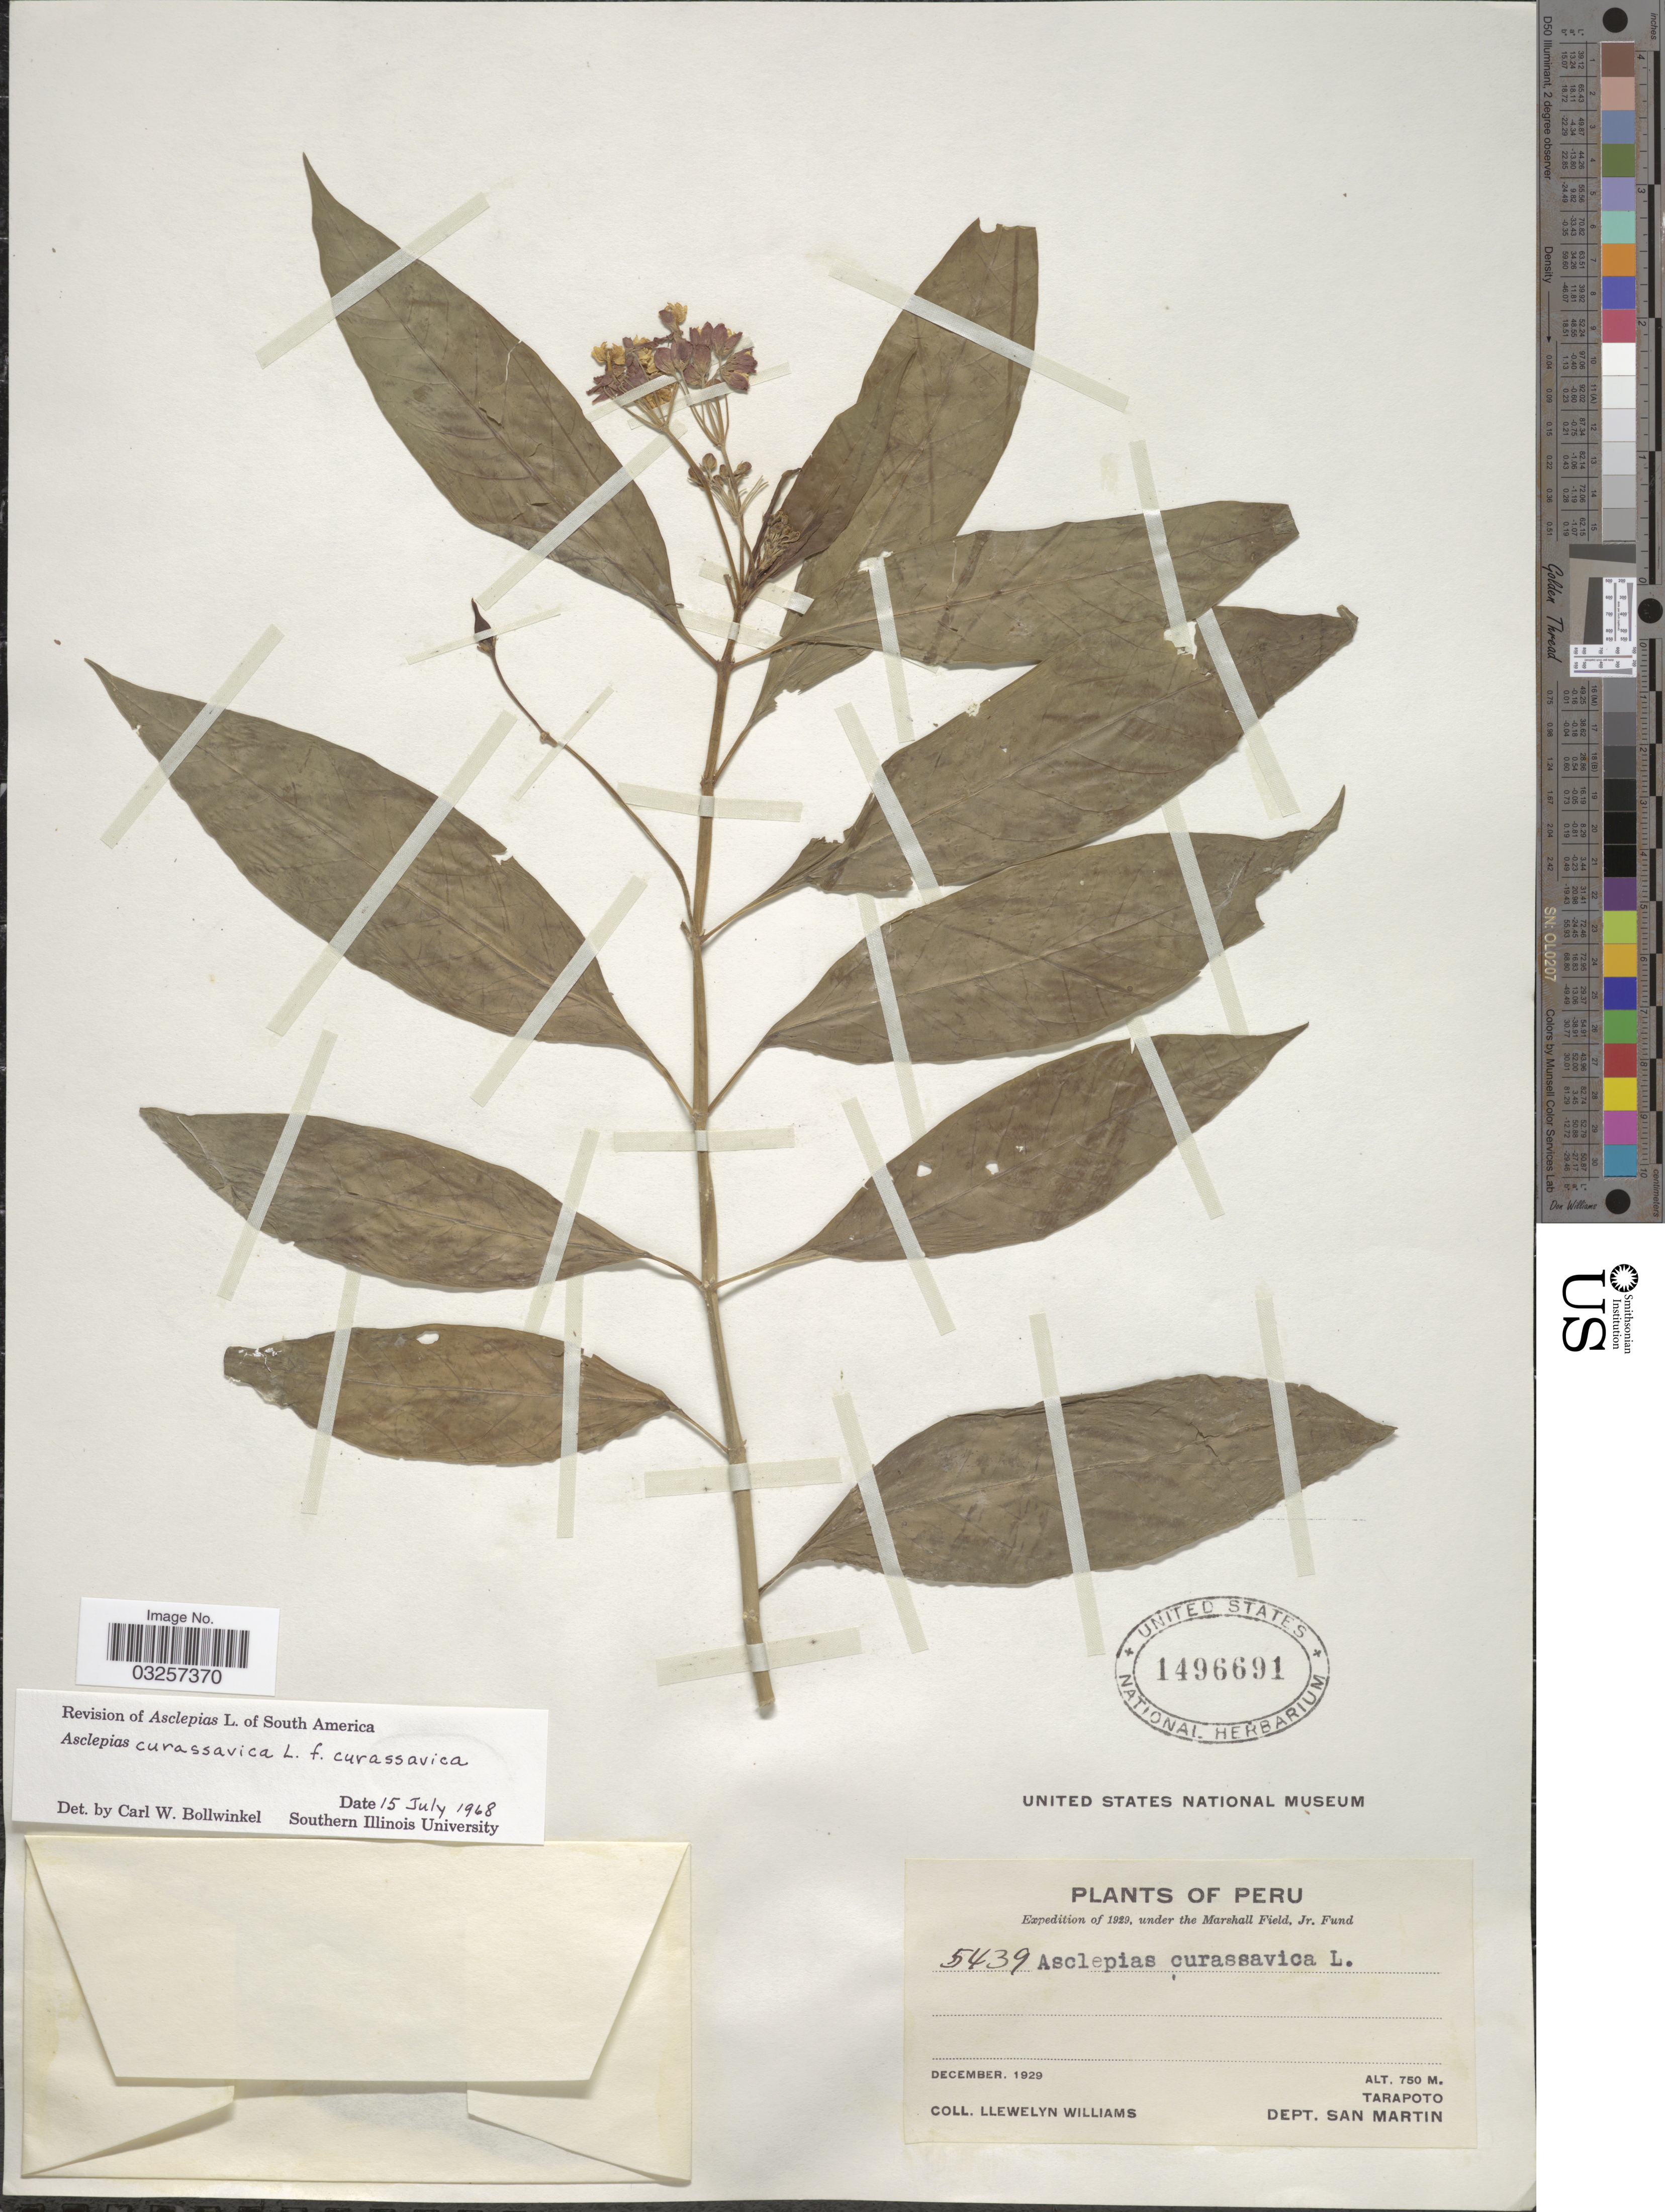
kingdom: Plantae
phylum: Tracheophyta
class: Magnoliopsida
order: Gentianales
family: Apocynaceae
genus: Asclepias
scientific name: Asclepias curassavica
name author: L.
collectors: Ll. Williams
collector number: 5439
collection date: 1929-12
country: Peru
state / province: San Martín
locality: Tarapoto. Dept. San Martin.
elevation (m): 750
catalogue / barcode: US 1496691